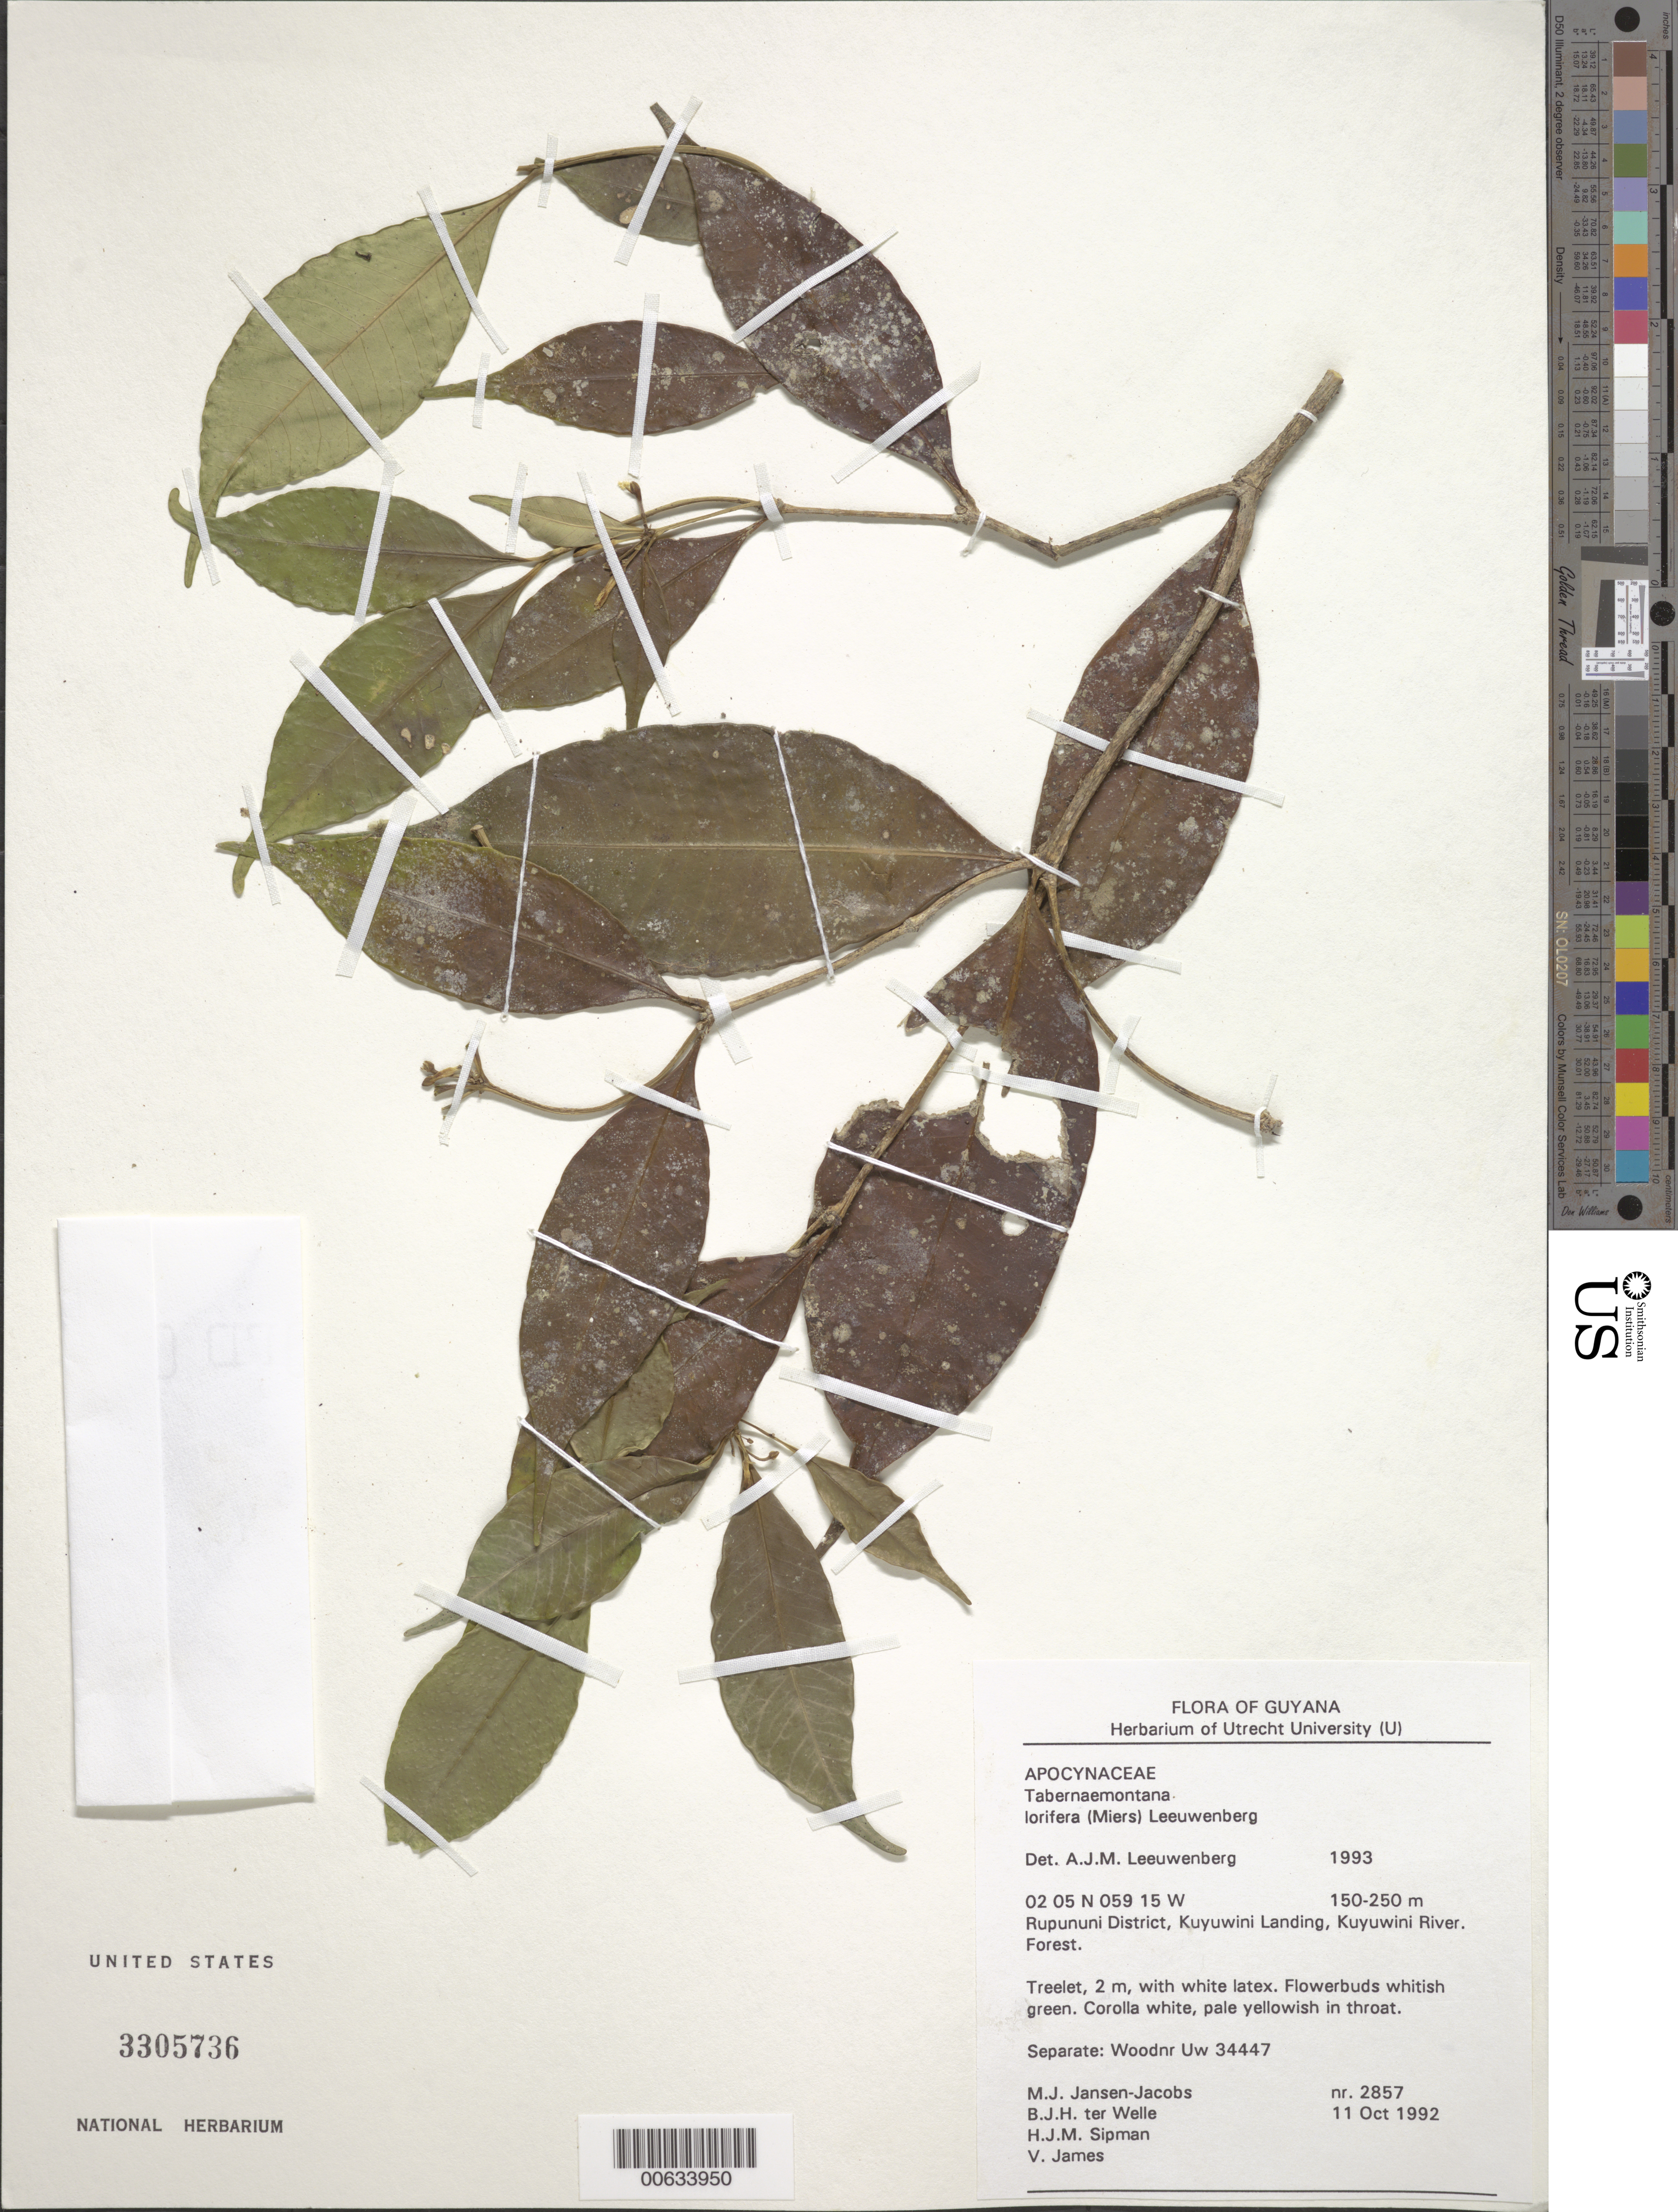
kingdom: Plantae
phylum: Tracheophyta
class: Magnoliopsida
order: Gentianales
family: Apocynaceae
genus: Tabernaemontana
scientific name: Tabernaemontana lorifera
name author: (Miers) Leeuwenb.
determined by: Leeuwenberg, A. J. M.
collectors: M. J. Jansen-Jacobs, B. Welle, H. J. M. Sipman & V. James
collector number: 2857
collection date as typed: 11-Oct-92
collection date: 1992-10-11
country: Guyana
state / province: U. Takutu-U. Essequibo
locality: Kuyuwini Landing, Kuyuwini River, Rupununi District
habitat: Forest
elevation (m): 150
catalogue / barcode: US 3305736